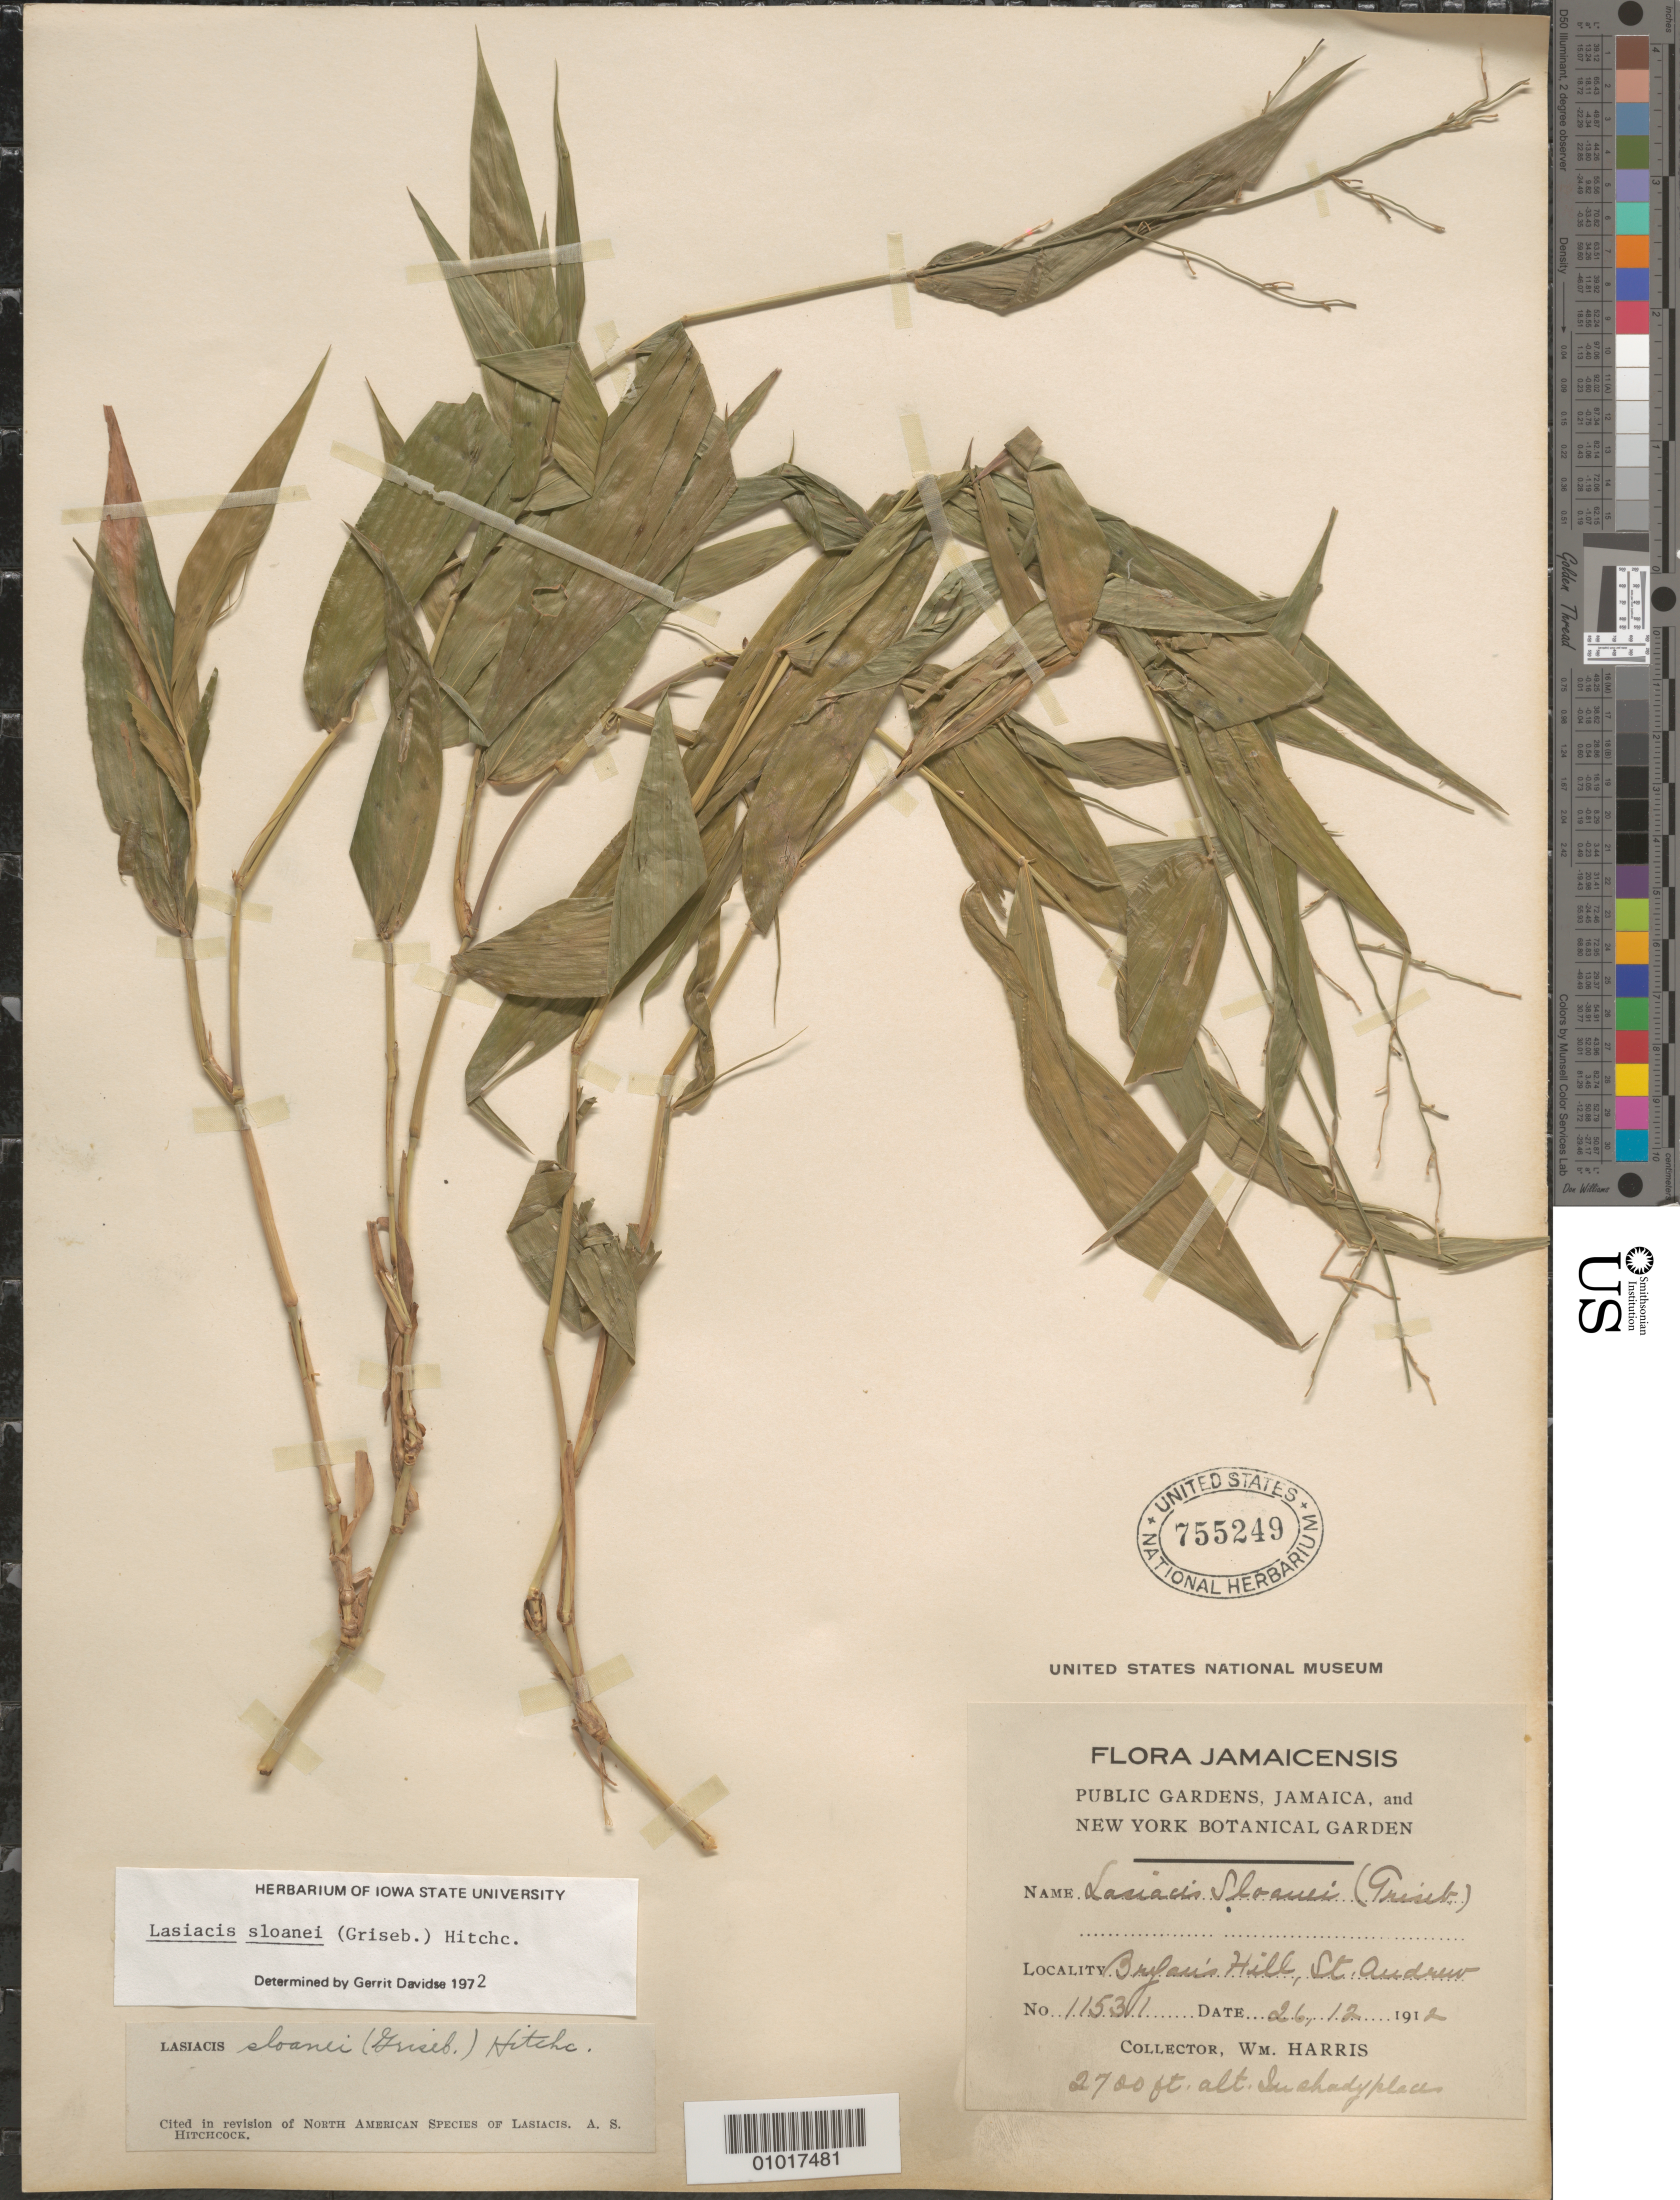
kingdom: Plantae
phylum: Tracheophyta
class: Liliopsida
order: Poales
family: Poaceae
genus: Lasiacis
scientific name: Lasiacis sloanei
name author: (Griseb.) Hitchc.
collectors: W. H. Harris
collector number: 11531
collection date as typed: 26 Dec 1912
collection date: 1912-12-26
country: Jamaica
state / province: Saint Andrew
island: Jamaica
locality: Bryan's Hill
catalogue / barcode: US 755249